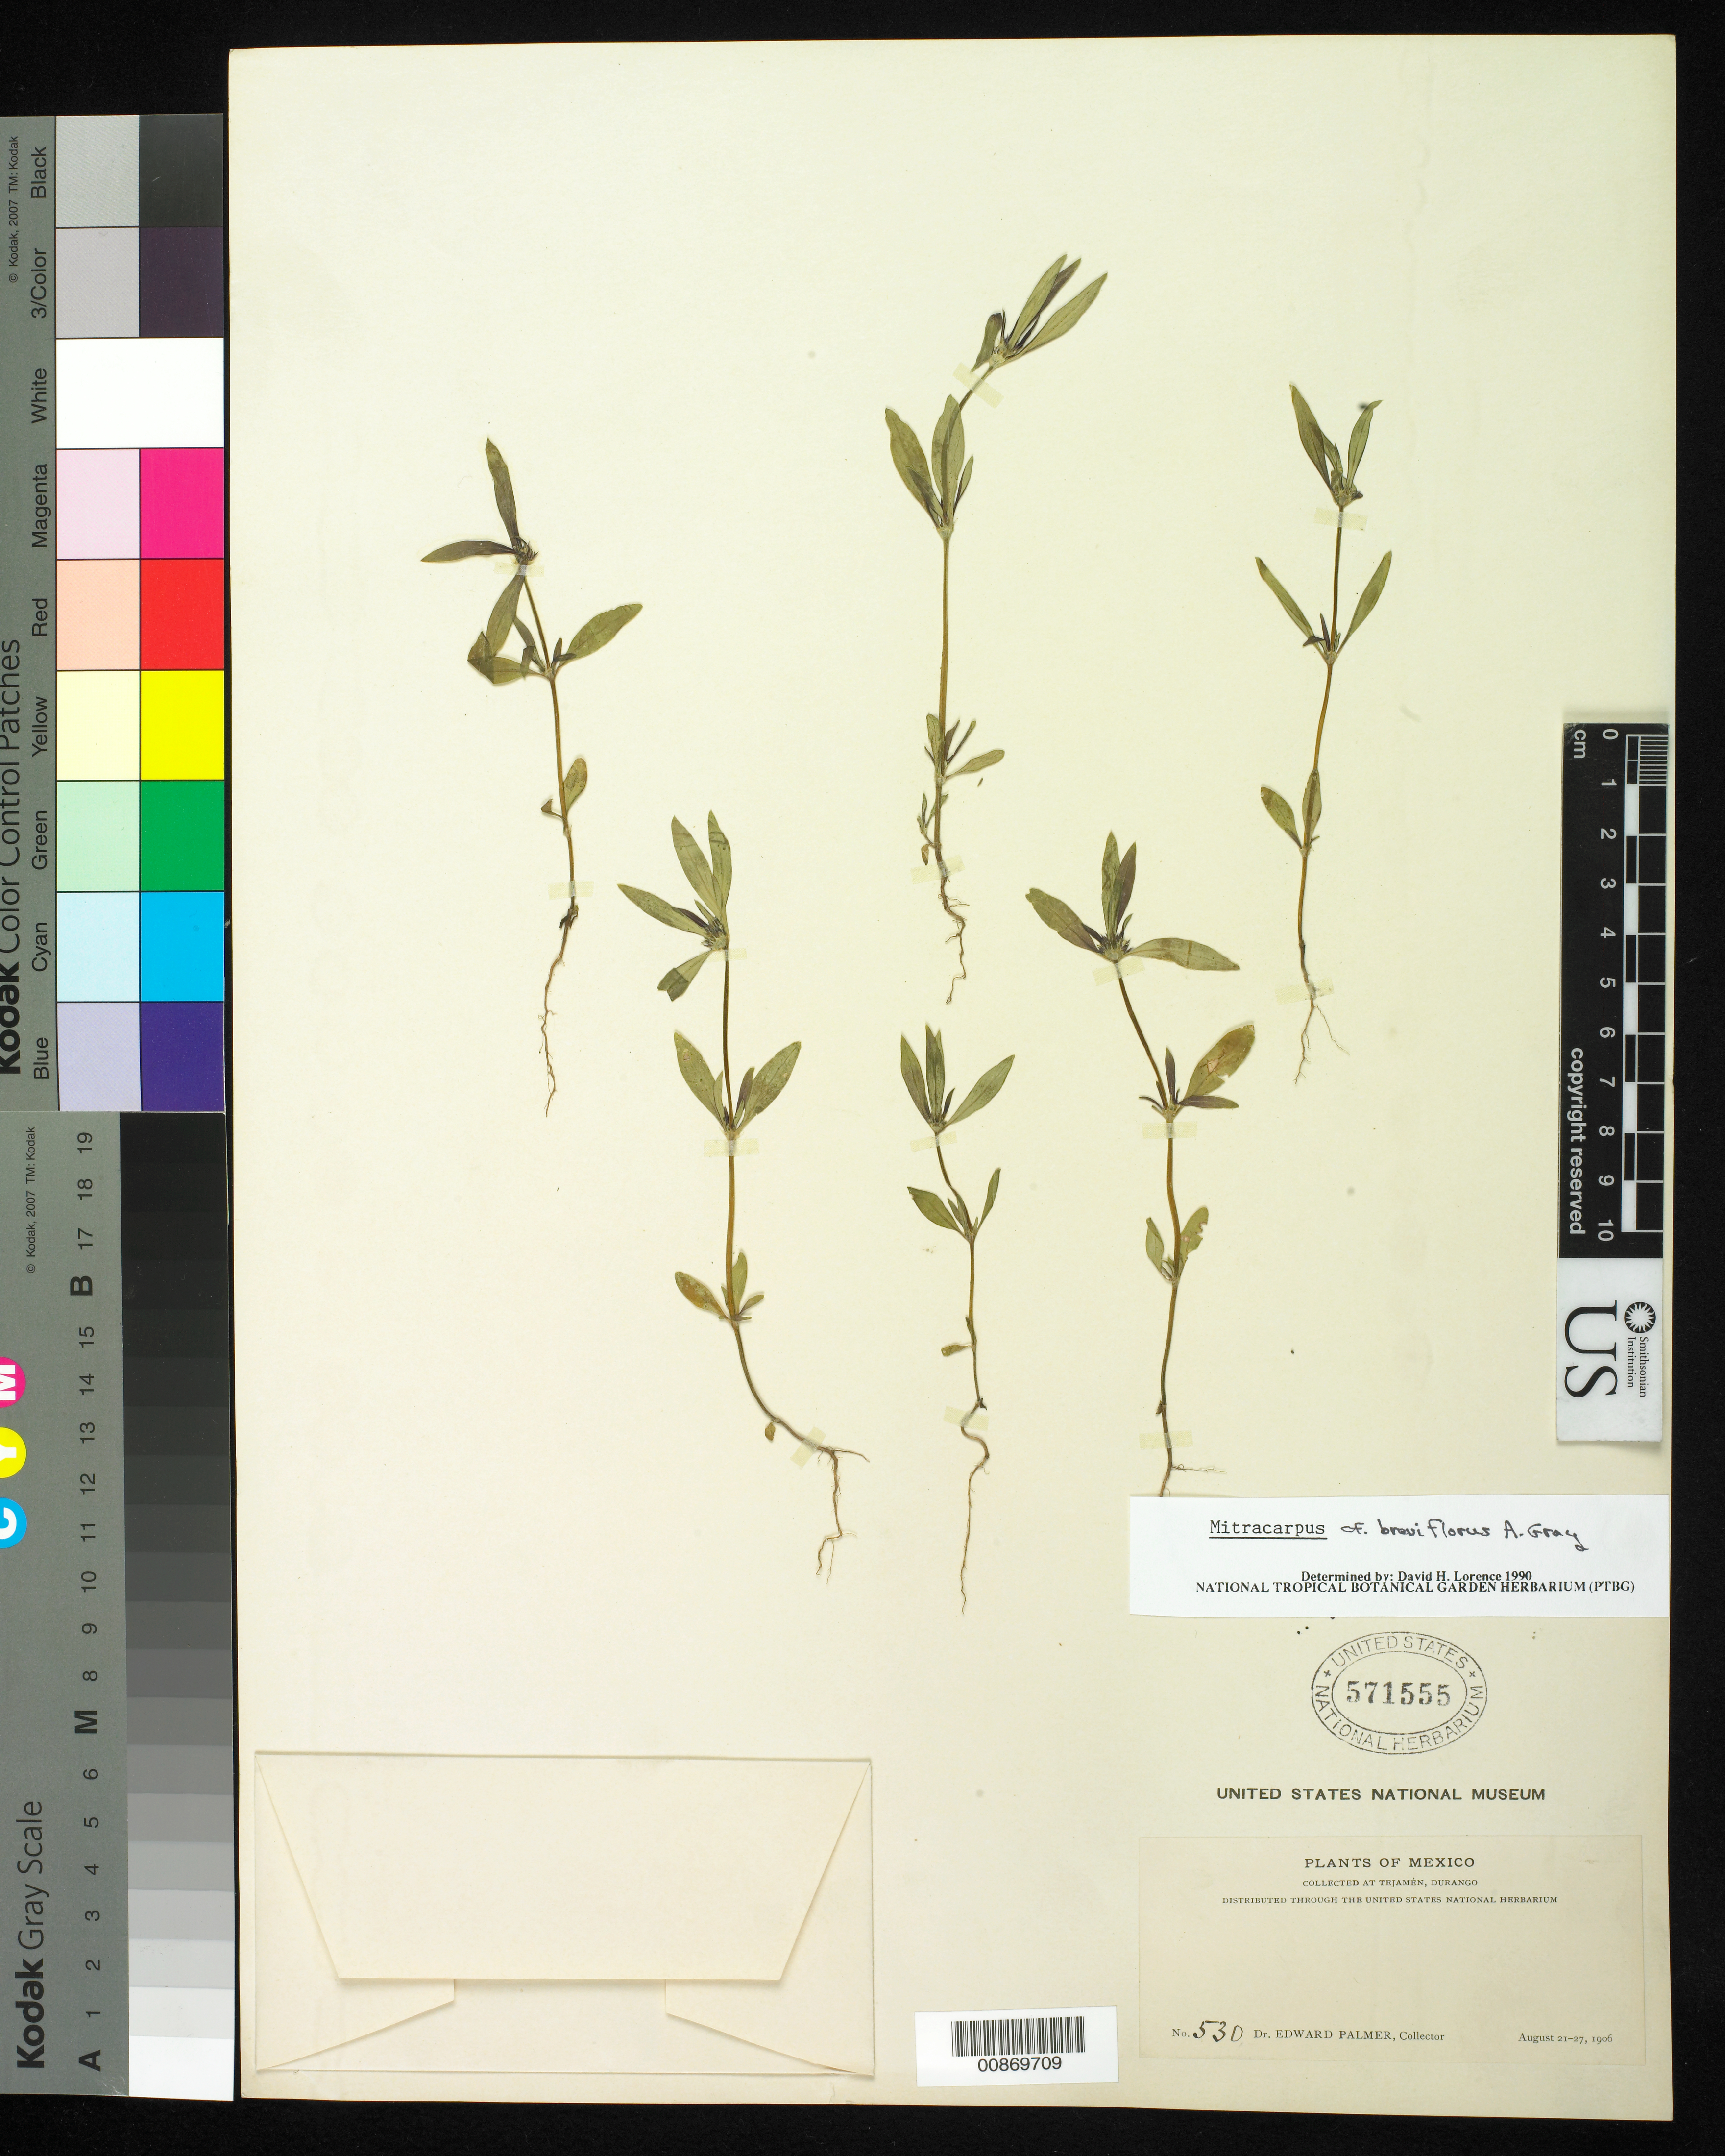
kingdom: Plantae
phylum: Tracheophyta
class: Magnoliopsida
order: Gentianales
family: Rubiaceae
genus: Mitracarpus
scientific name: Mitracarpus breviflorus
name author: A. Gray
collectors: E. Palmer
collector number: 530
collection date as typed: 21 Aug 1906 to 27 Aug 1906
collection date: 1906-08-21/1906-08-27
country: Mexico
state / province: Durango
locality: Tejamén, Durango.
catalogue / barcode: US 571555